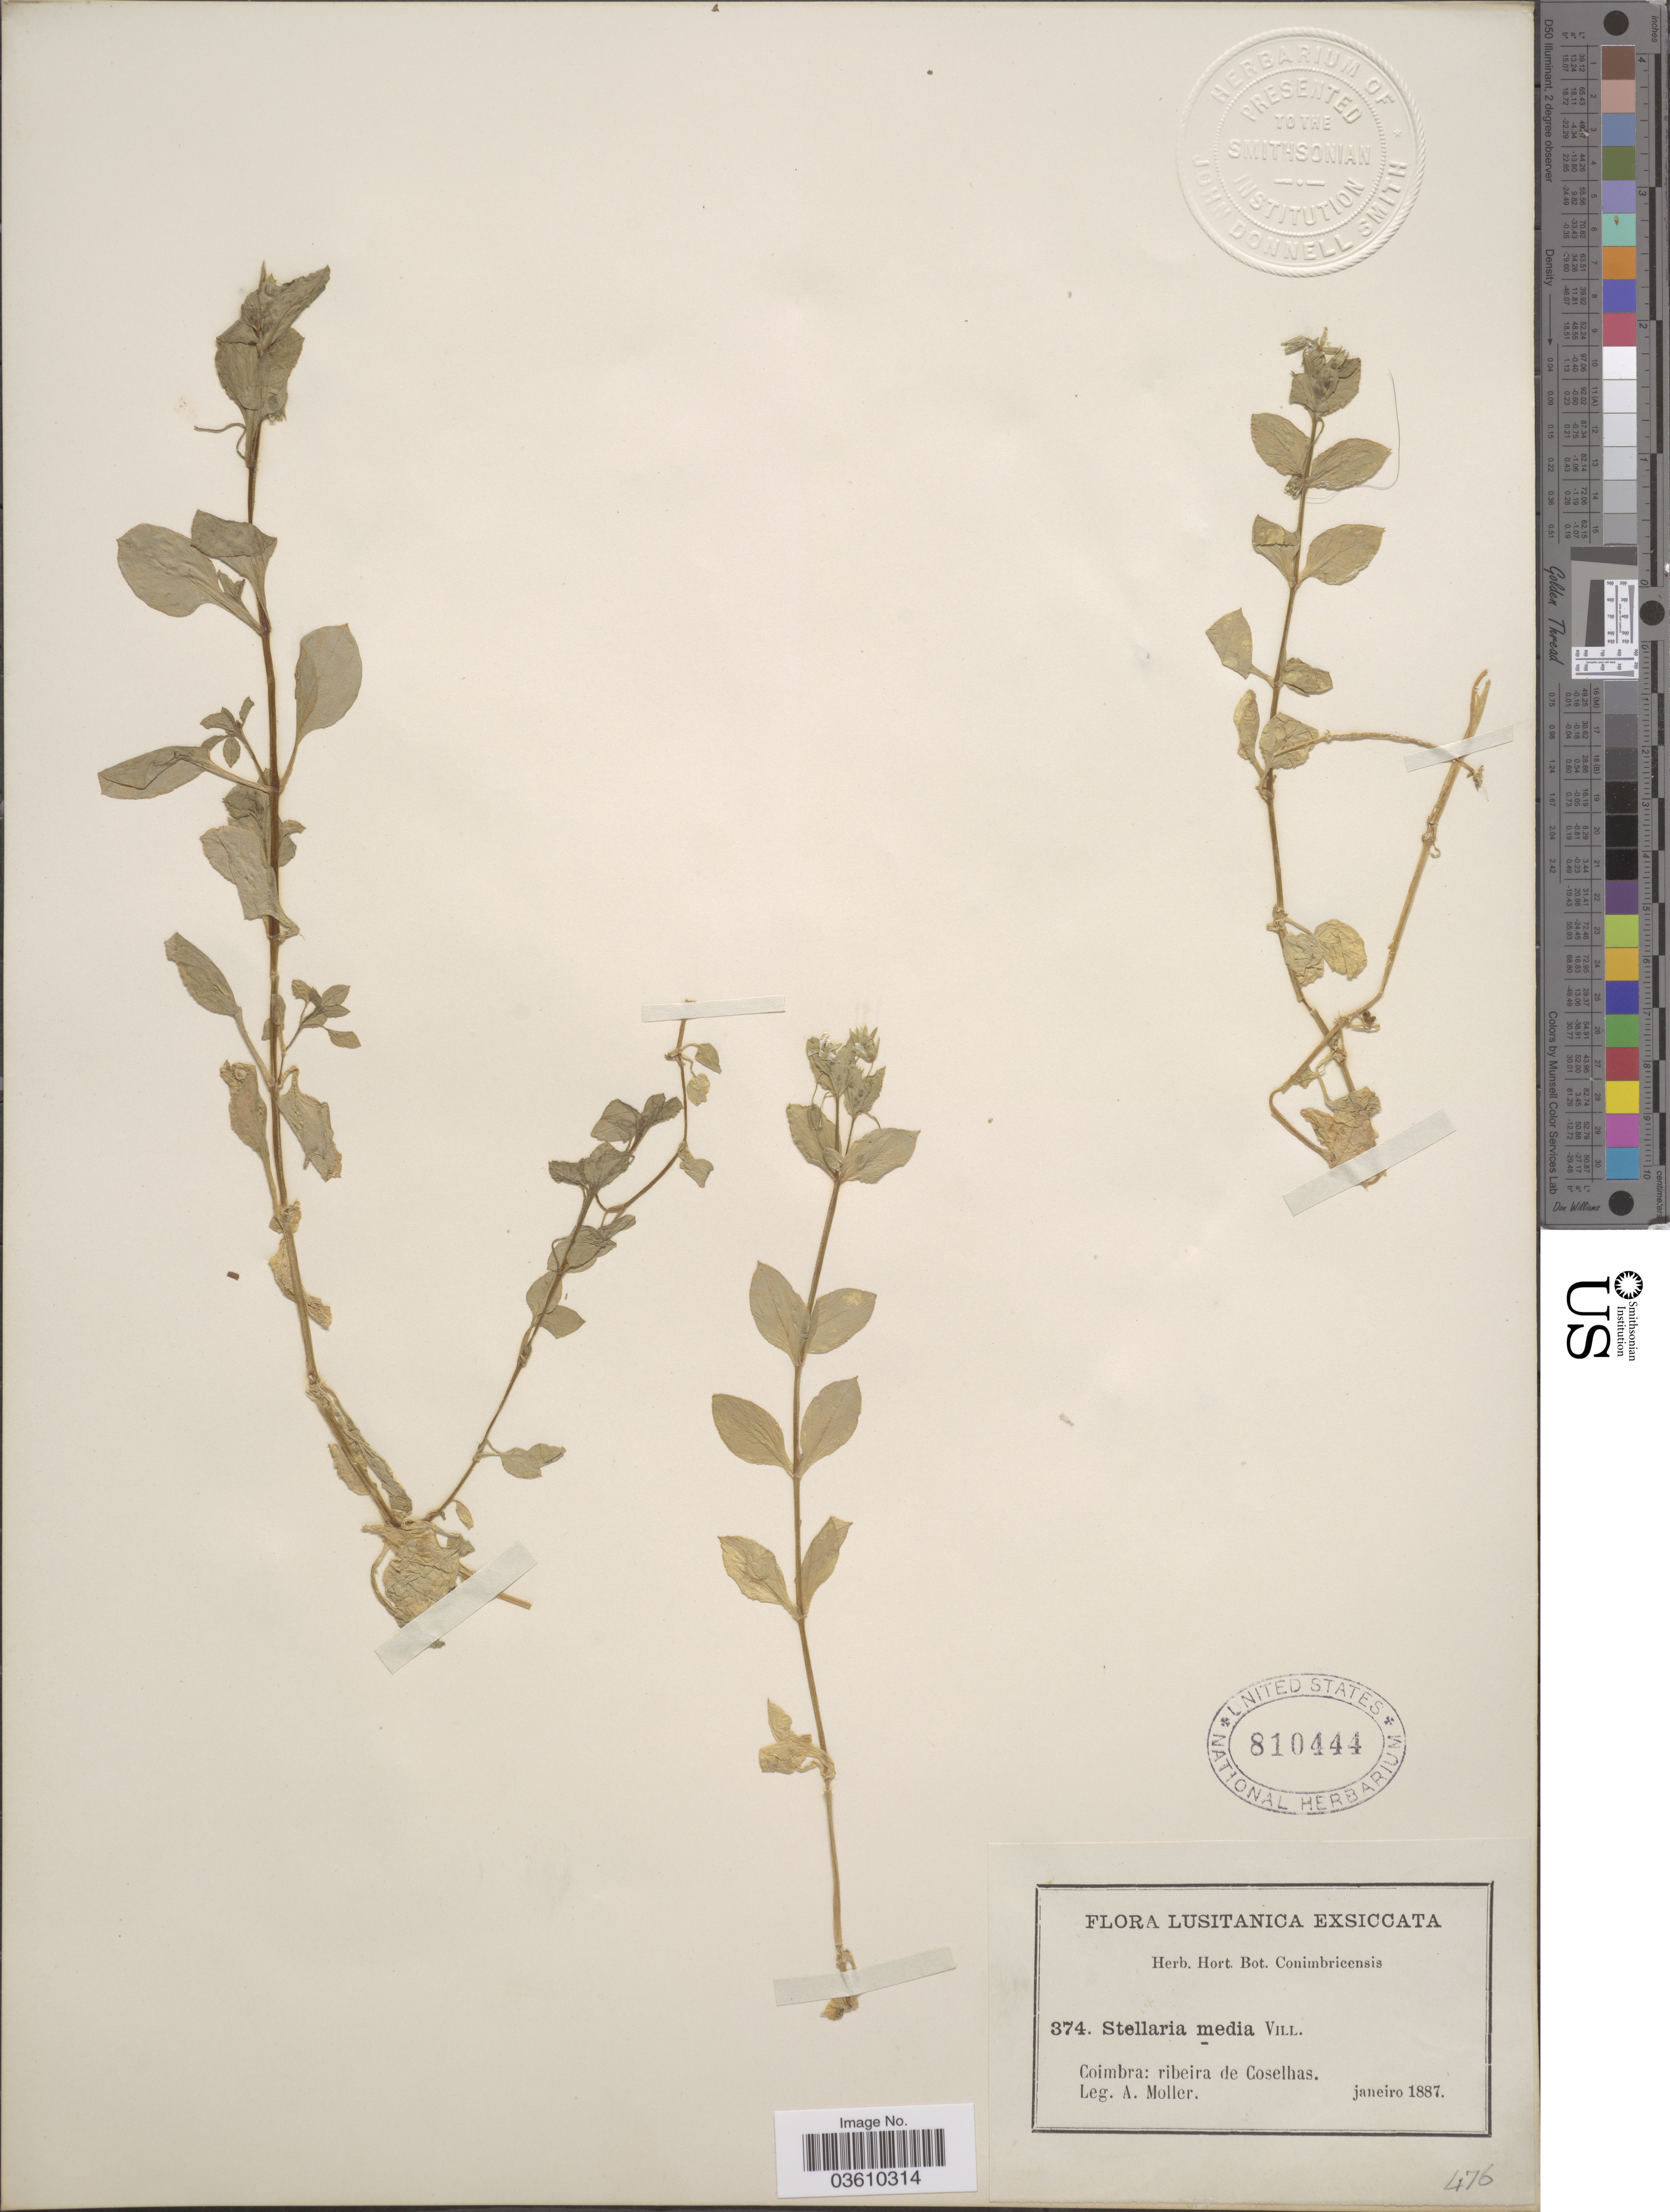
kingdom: Plantae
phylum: Tracheophyta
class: Magnoliopsida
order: Caryophyllales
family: Caryophyllaceae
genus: Stellaria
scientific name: Stellaria media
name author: (L.) Vill.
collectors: A. Moller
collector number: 374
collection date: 1887-01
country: Portugal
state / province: Coimbra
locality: Lusitanica. Coimbra: ribeira de Coselhas.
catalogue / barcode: US 810444